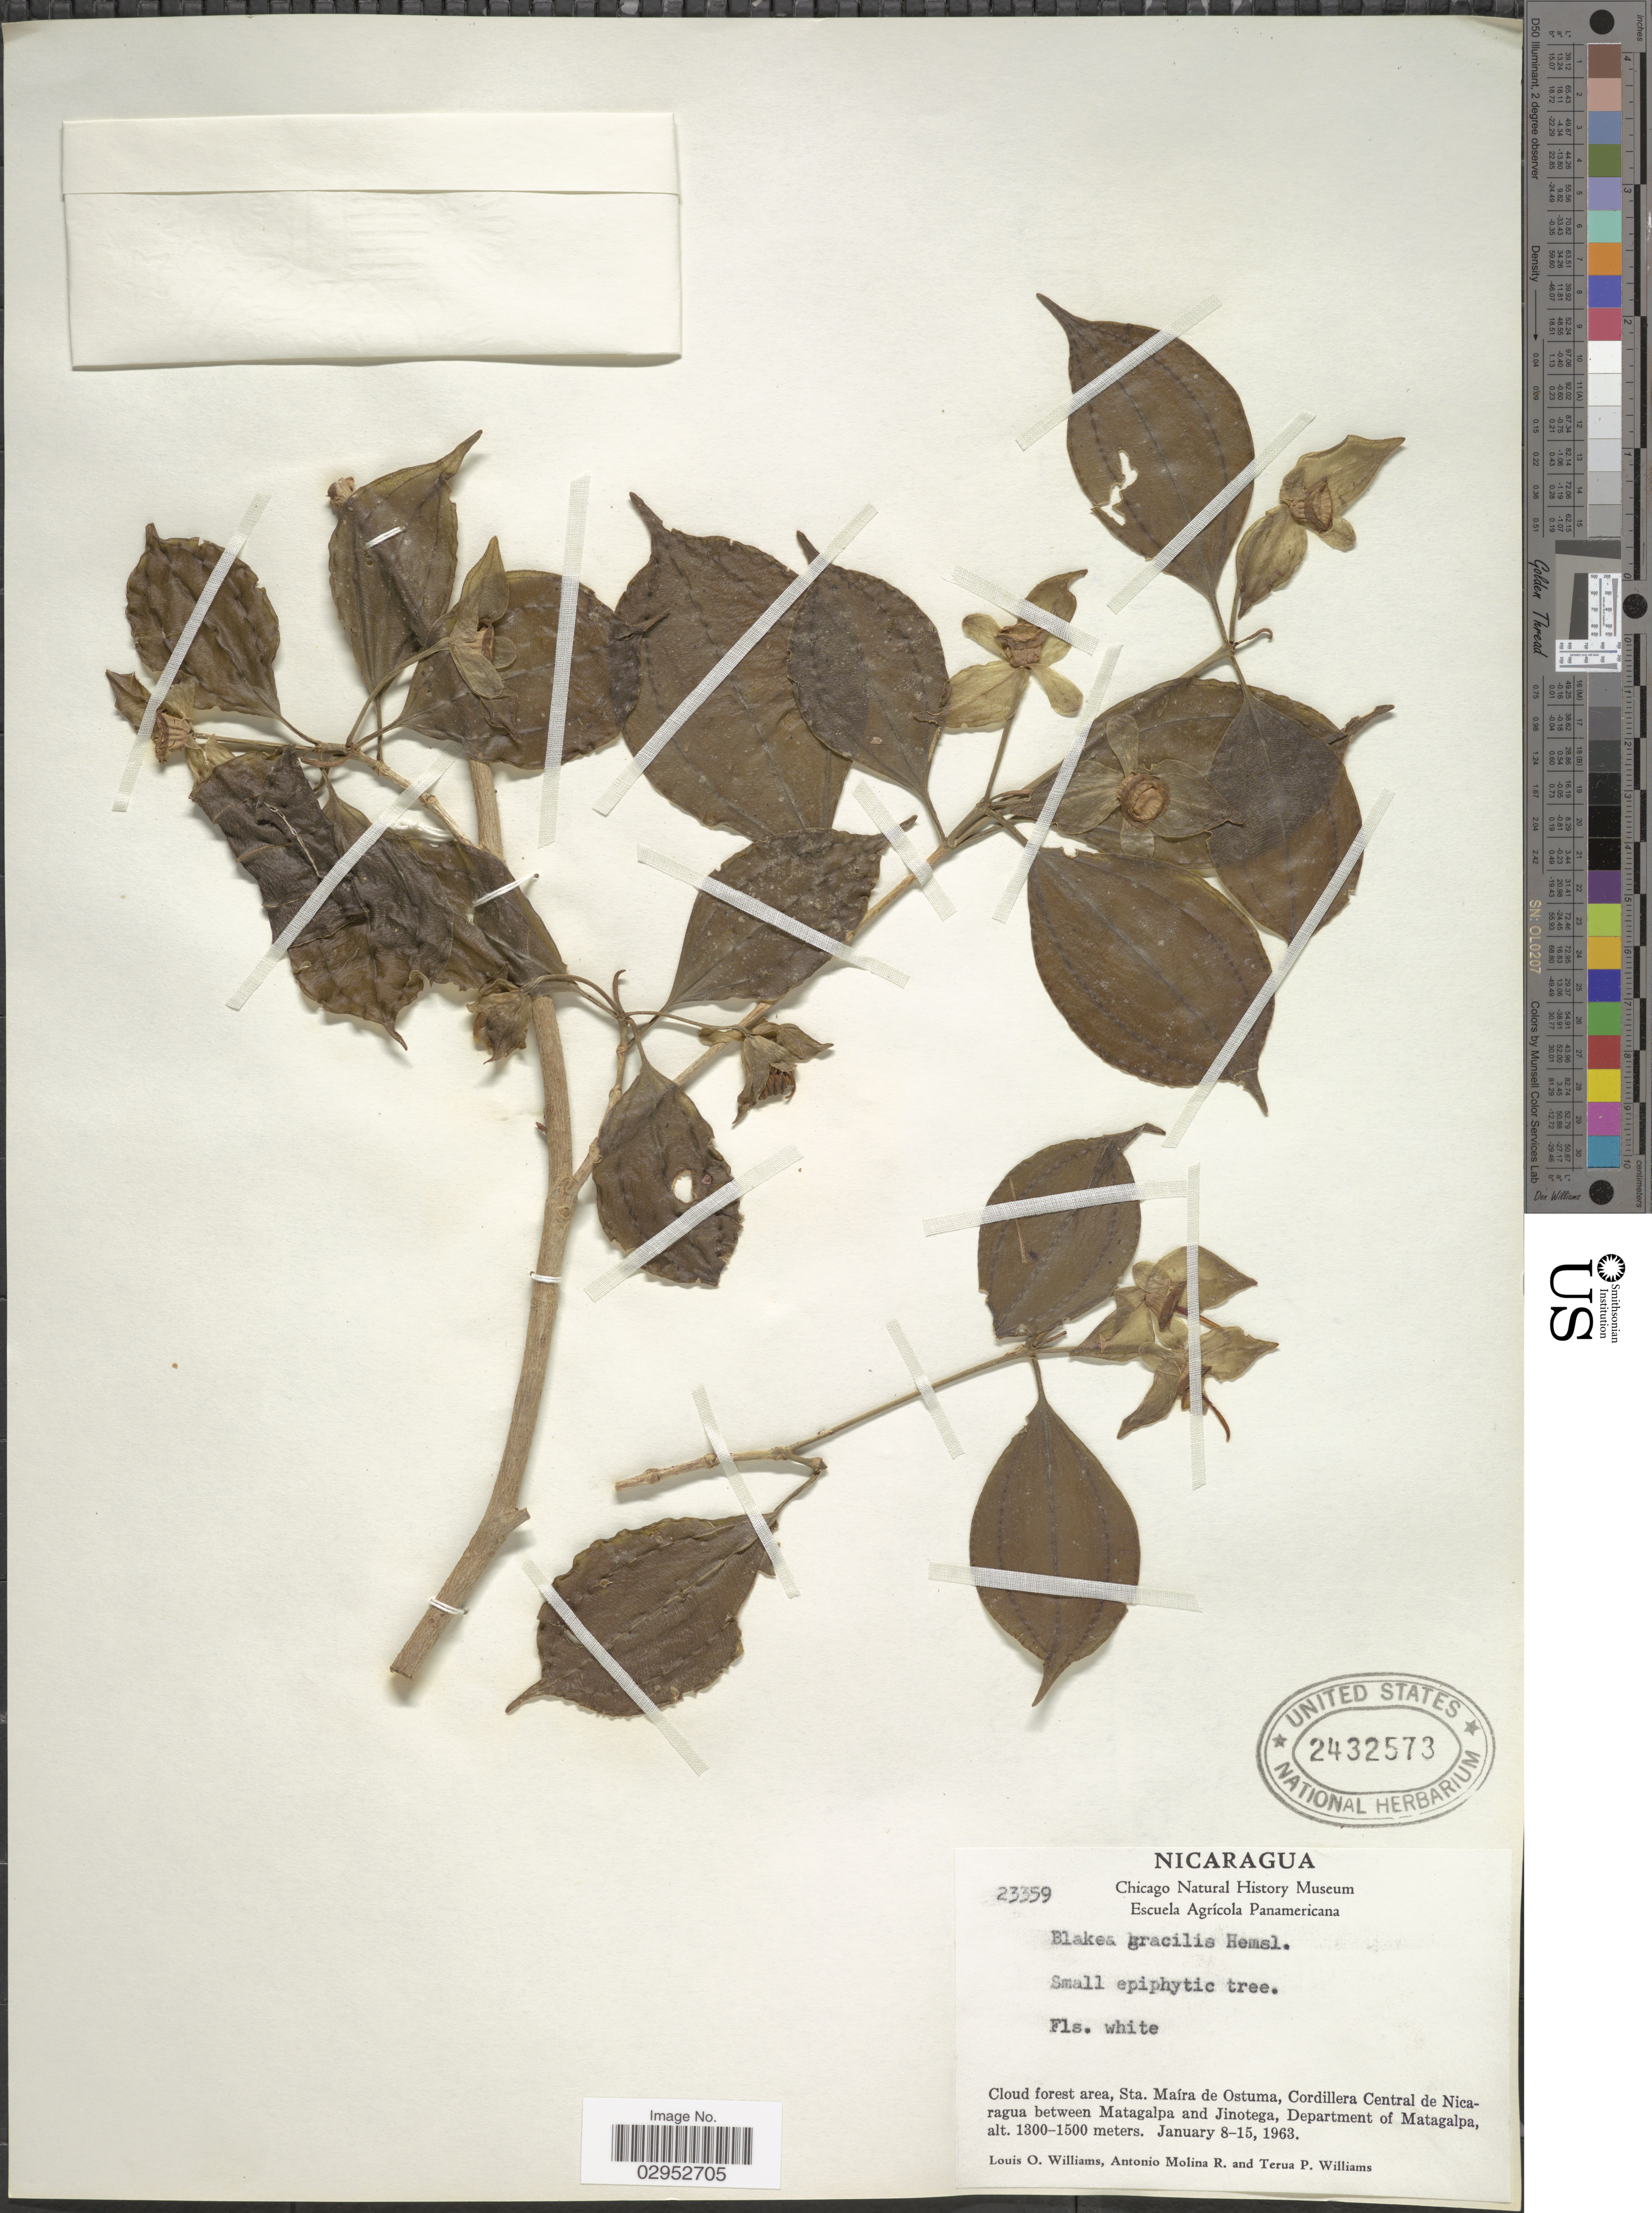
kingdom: Plantae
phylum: Tracheophyta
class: Magnoliopsida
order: Myrtales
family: Melastomataceae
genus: Blakea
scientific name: Blakea gracilis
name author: Hemsl.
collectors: L. O. Williams, A. Molina R. & T. Williams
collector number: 23359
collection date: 1963-01-08/1963-01-15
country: Nicaragua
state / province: Matagalpa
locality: Cloud forest area, Sta. Maíra de Ostuma, Cordillera Central de Nicaragua between Matagalpa and Jinotega, Department of Matagalpa.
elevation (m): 1300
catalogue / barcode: US 2432573